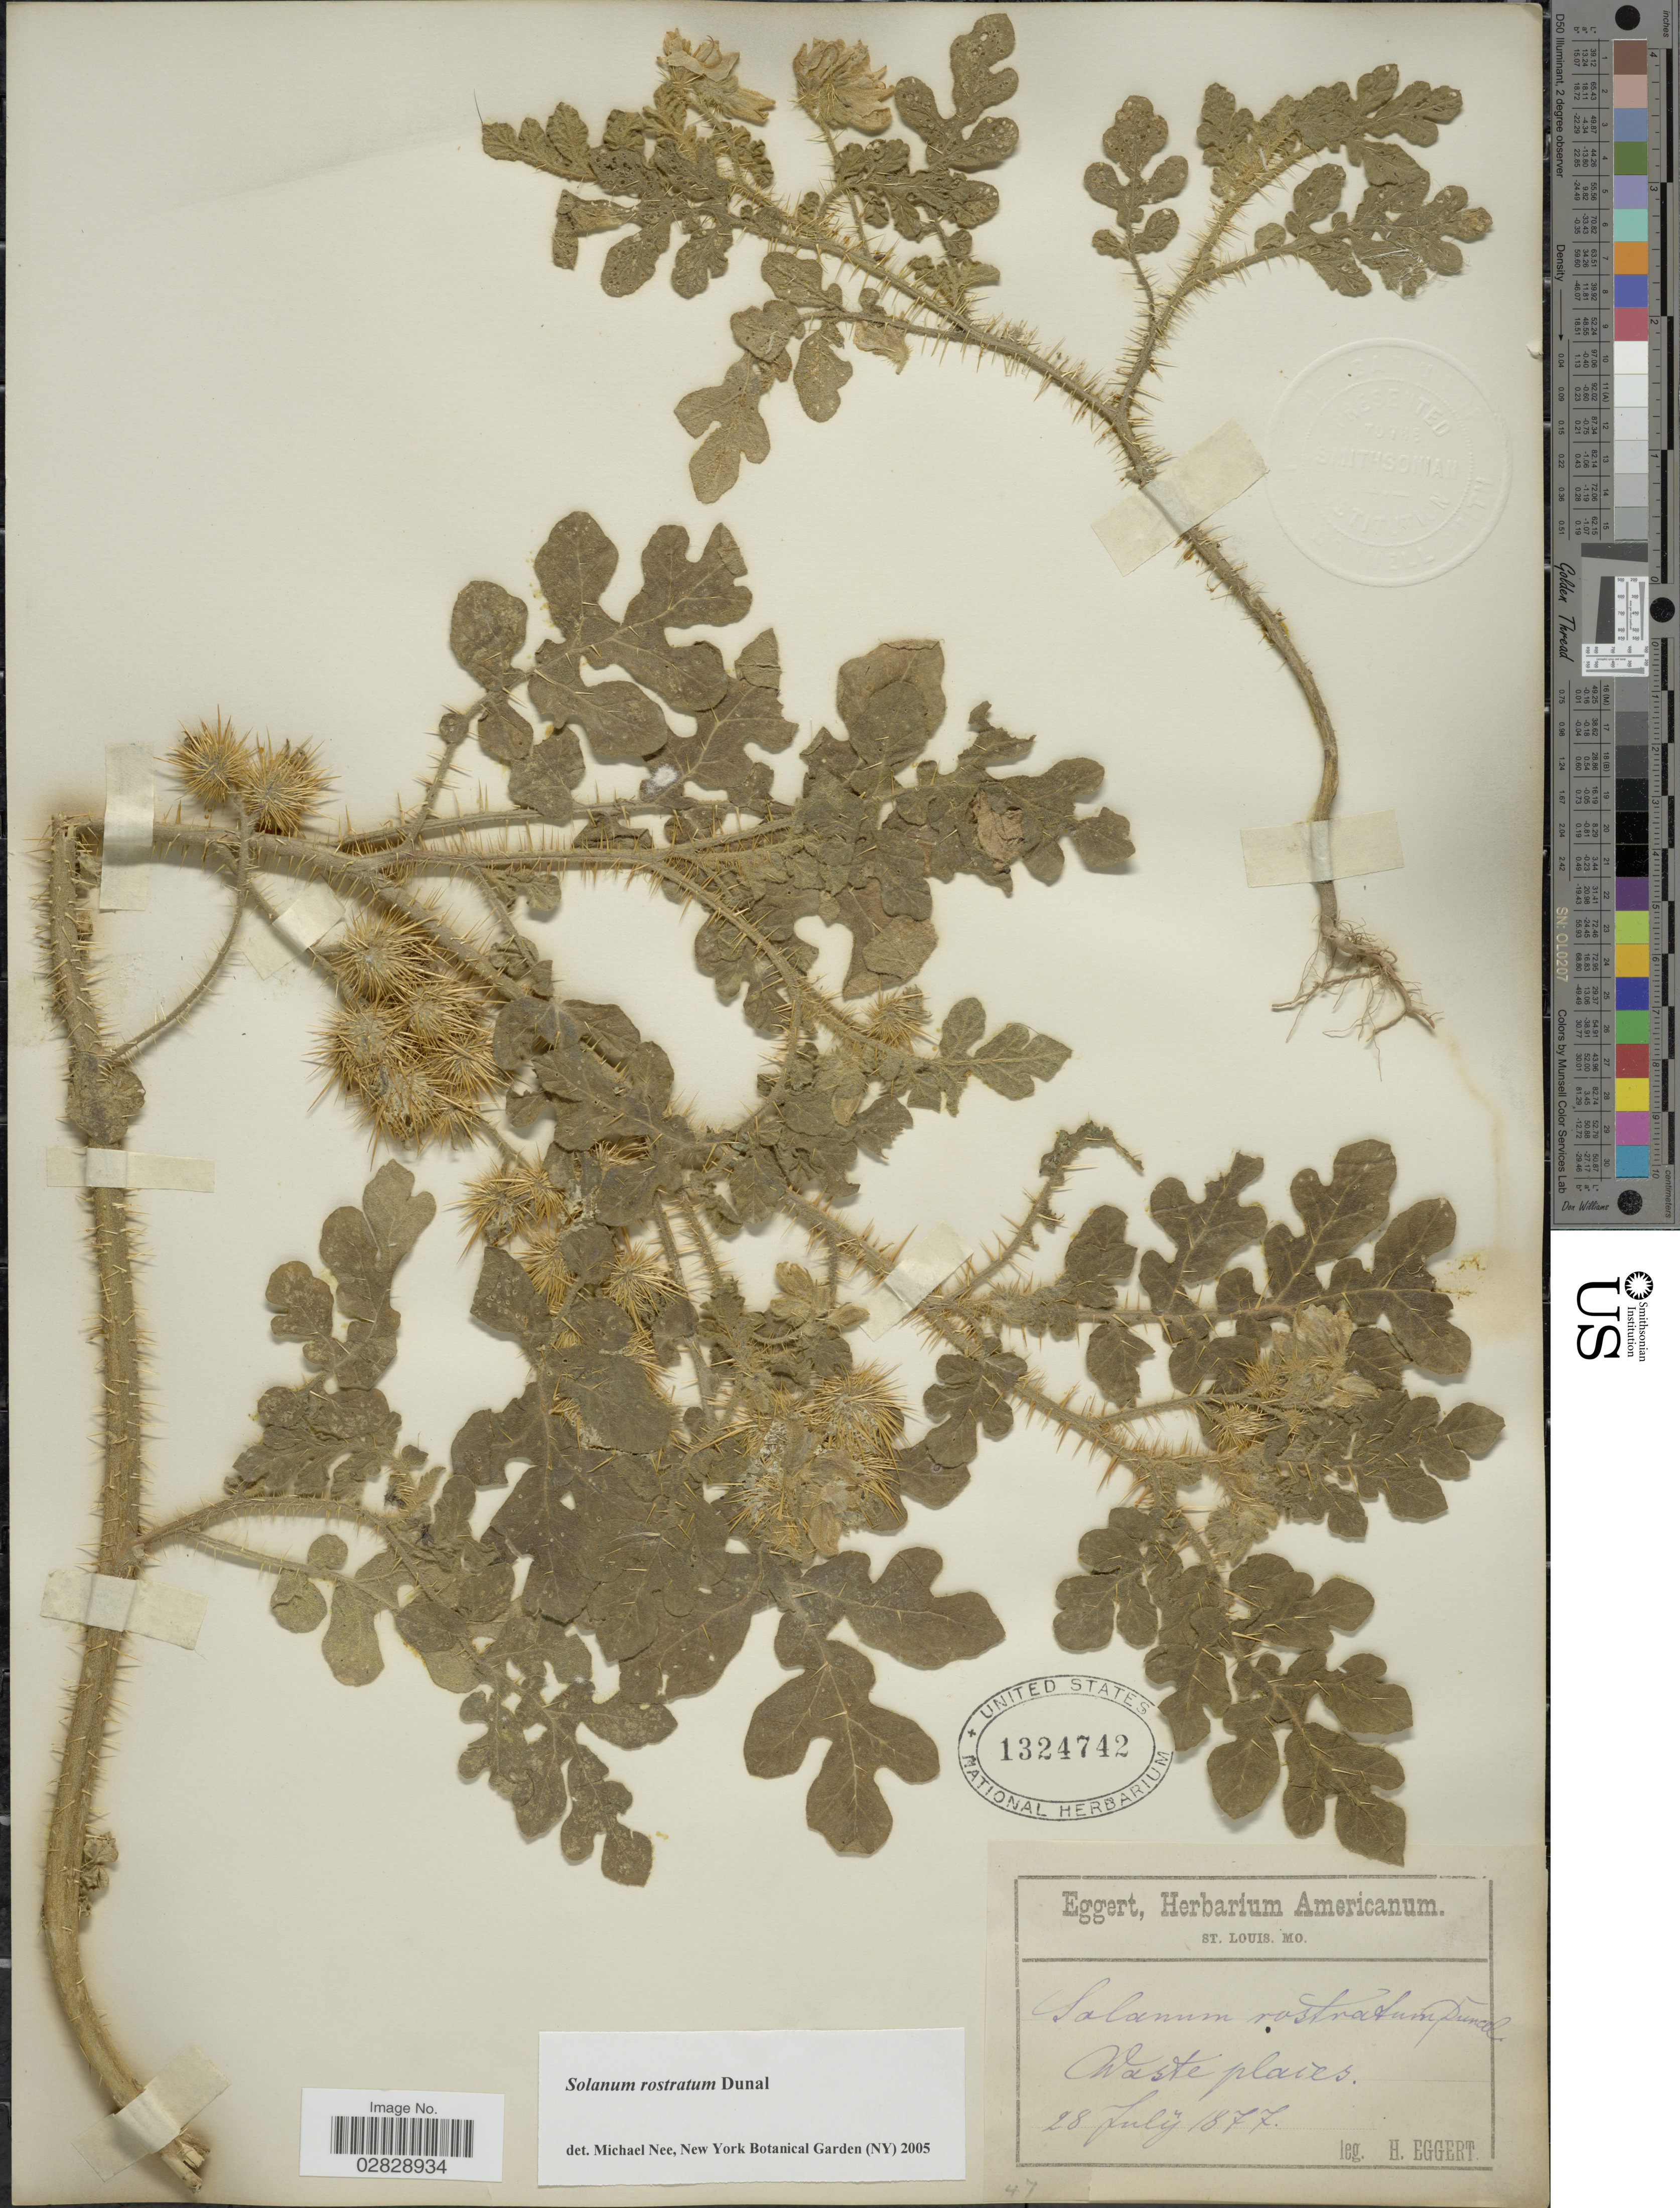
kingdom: Plantae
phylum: Tracheophyta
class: Magnoliopsida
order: Solanales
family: Solanaceae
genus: Solanum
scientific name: Solanum rostratum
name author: Dunal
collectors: H. Eggert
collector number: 47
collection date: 1877-07-28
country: United States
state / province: Missouri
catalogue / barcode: US 1324742